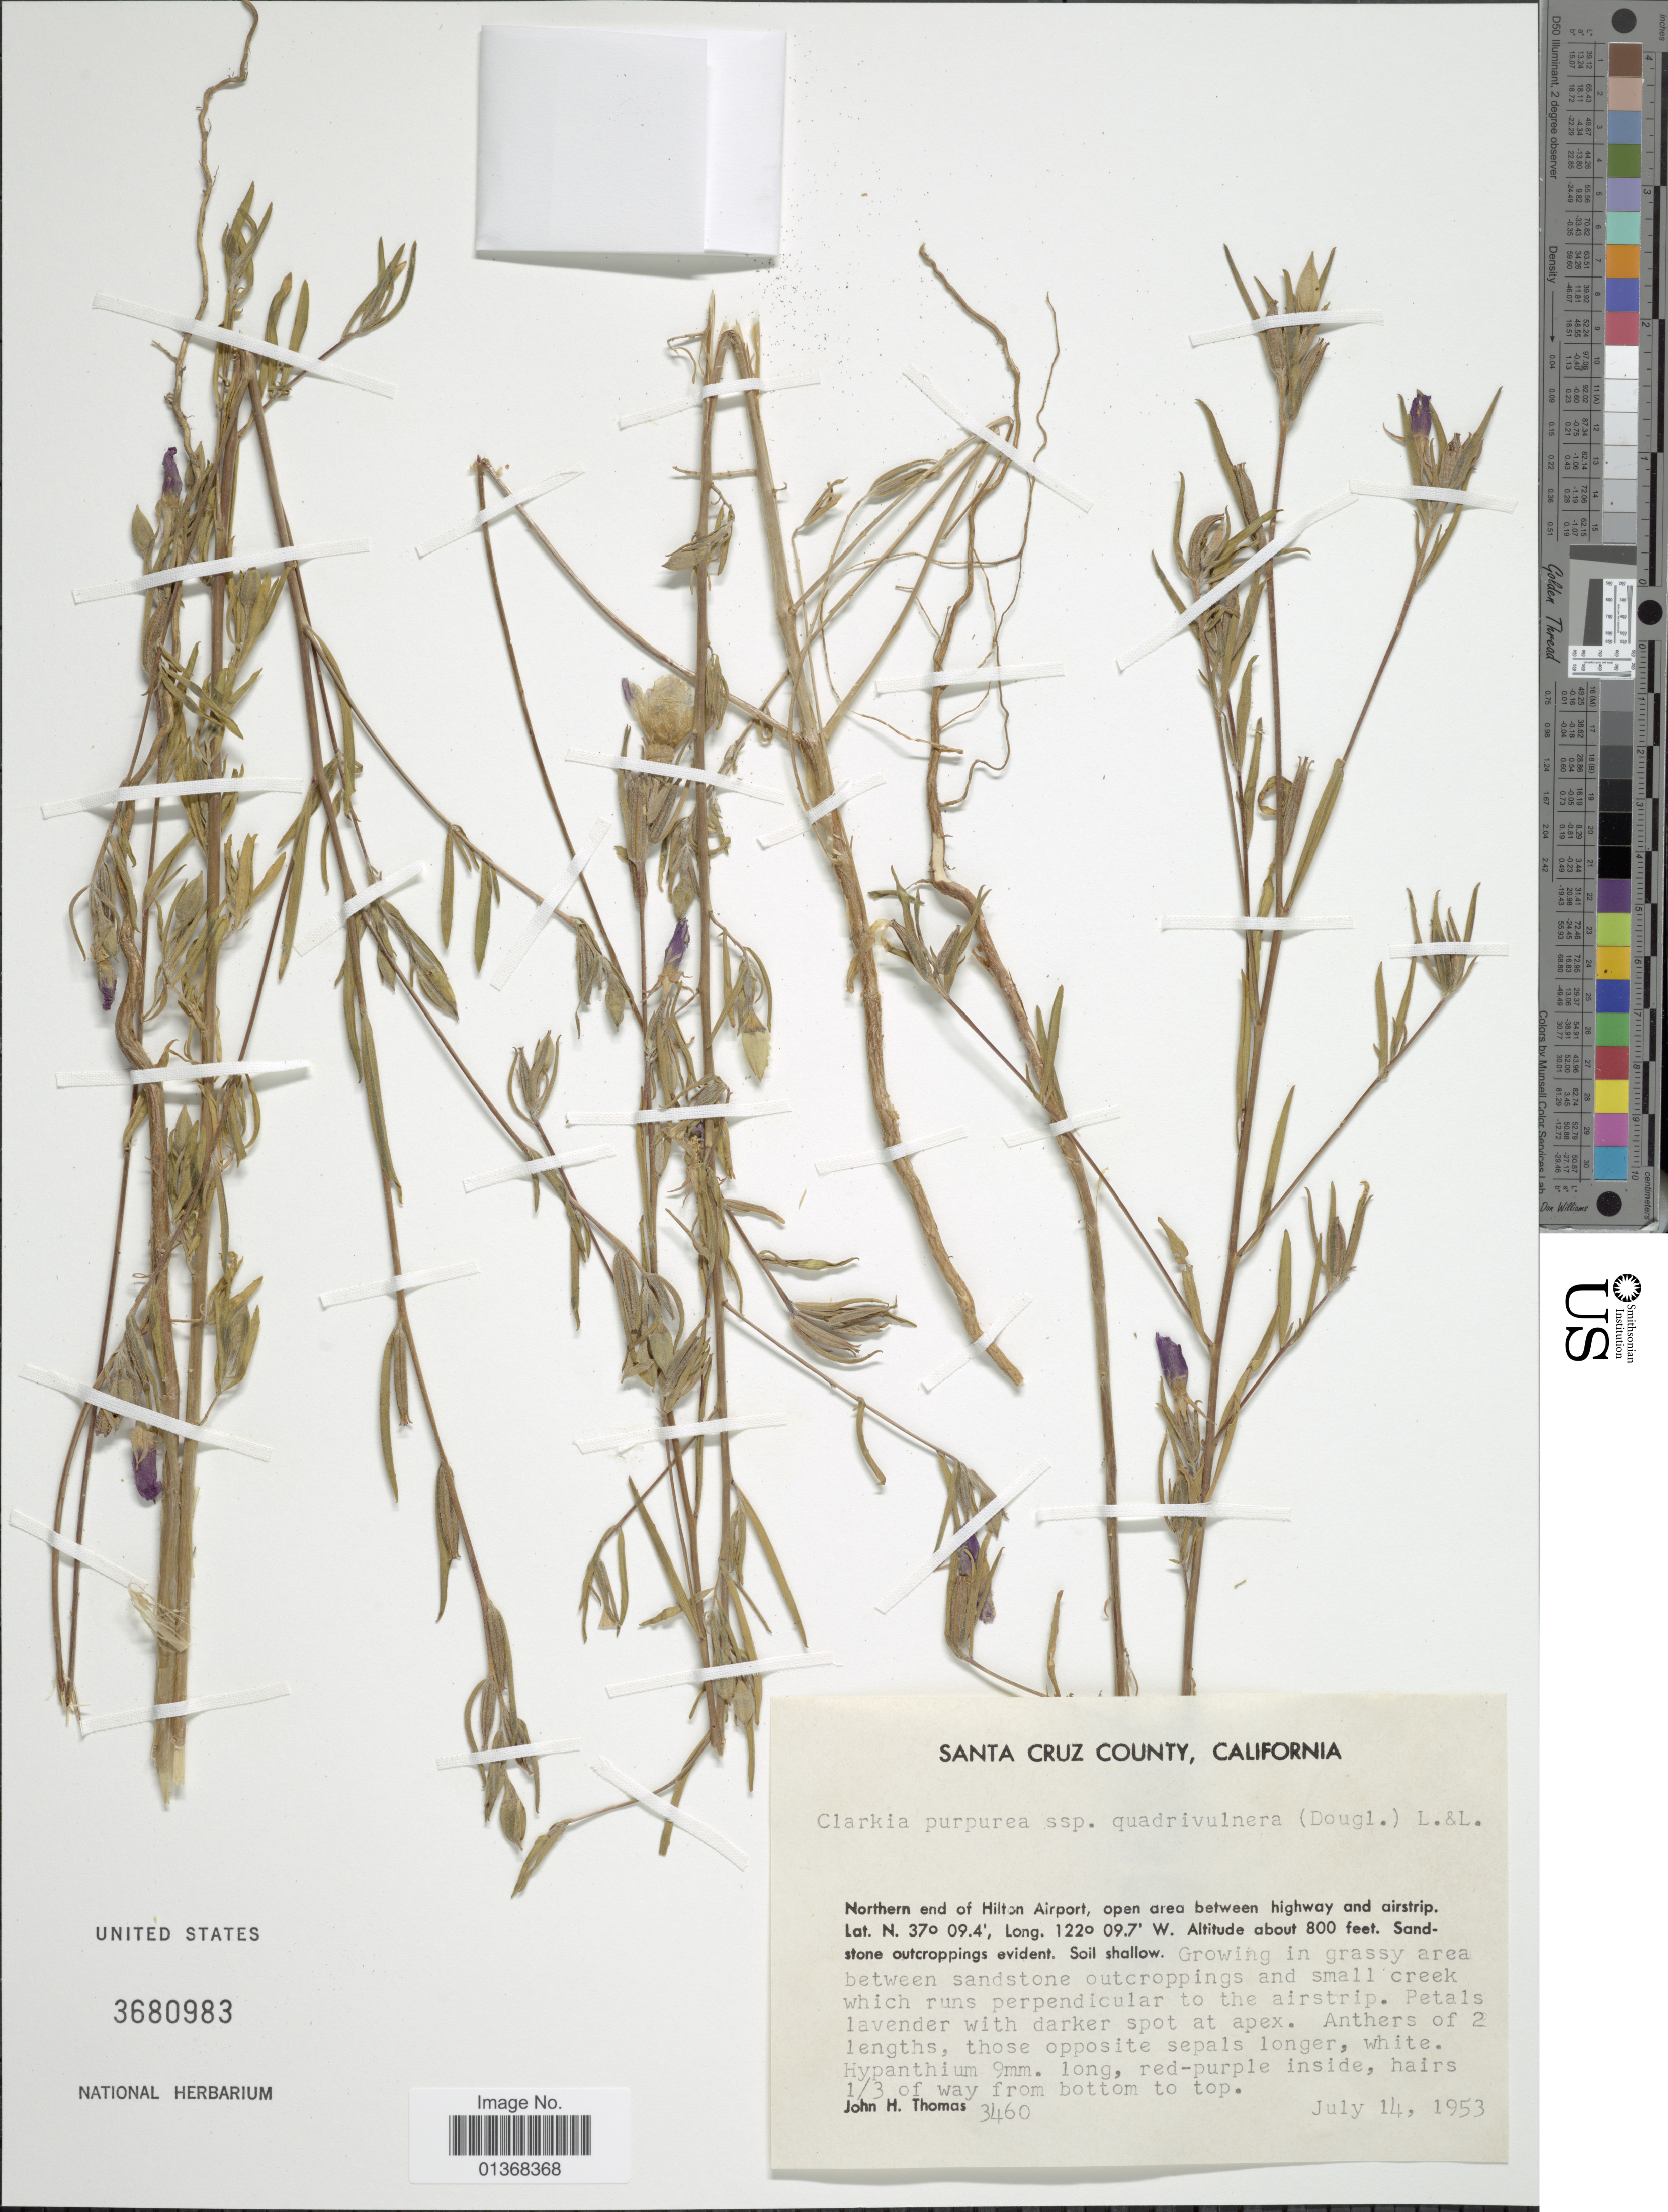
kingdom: Plantae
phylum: Tracheophyta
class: Magnoliopsida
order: Myrtales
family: Onagraceae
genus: Clarkia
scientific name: Clarkia purpurea subsp. quadrivulnera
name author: (Douglas) H.F. Lewis & M.R. Lewis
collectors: J. H. Thomas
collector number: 3460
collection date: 1953-07-14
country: United States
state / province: California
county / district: Santa Cruz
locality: Santa Cruz County, Northern end of Hilton Airport, open area between highway and airstrip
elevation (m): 244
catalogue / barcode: US 3680983